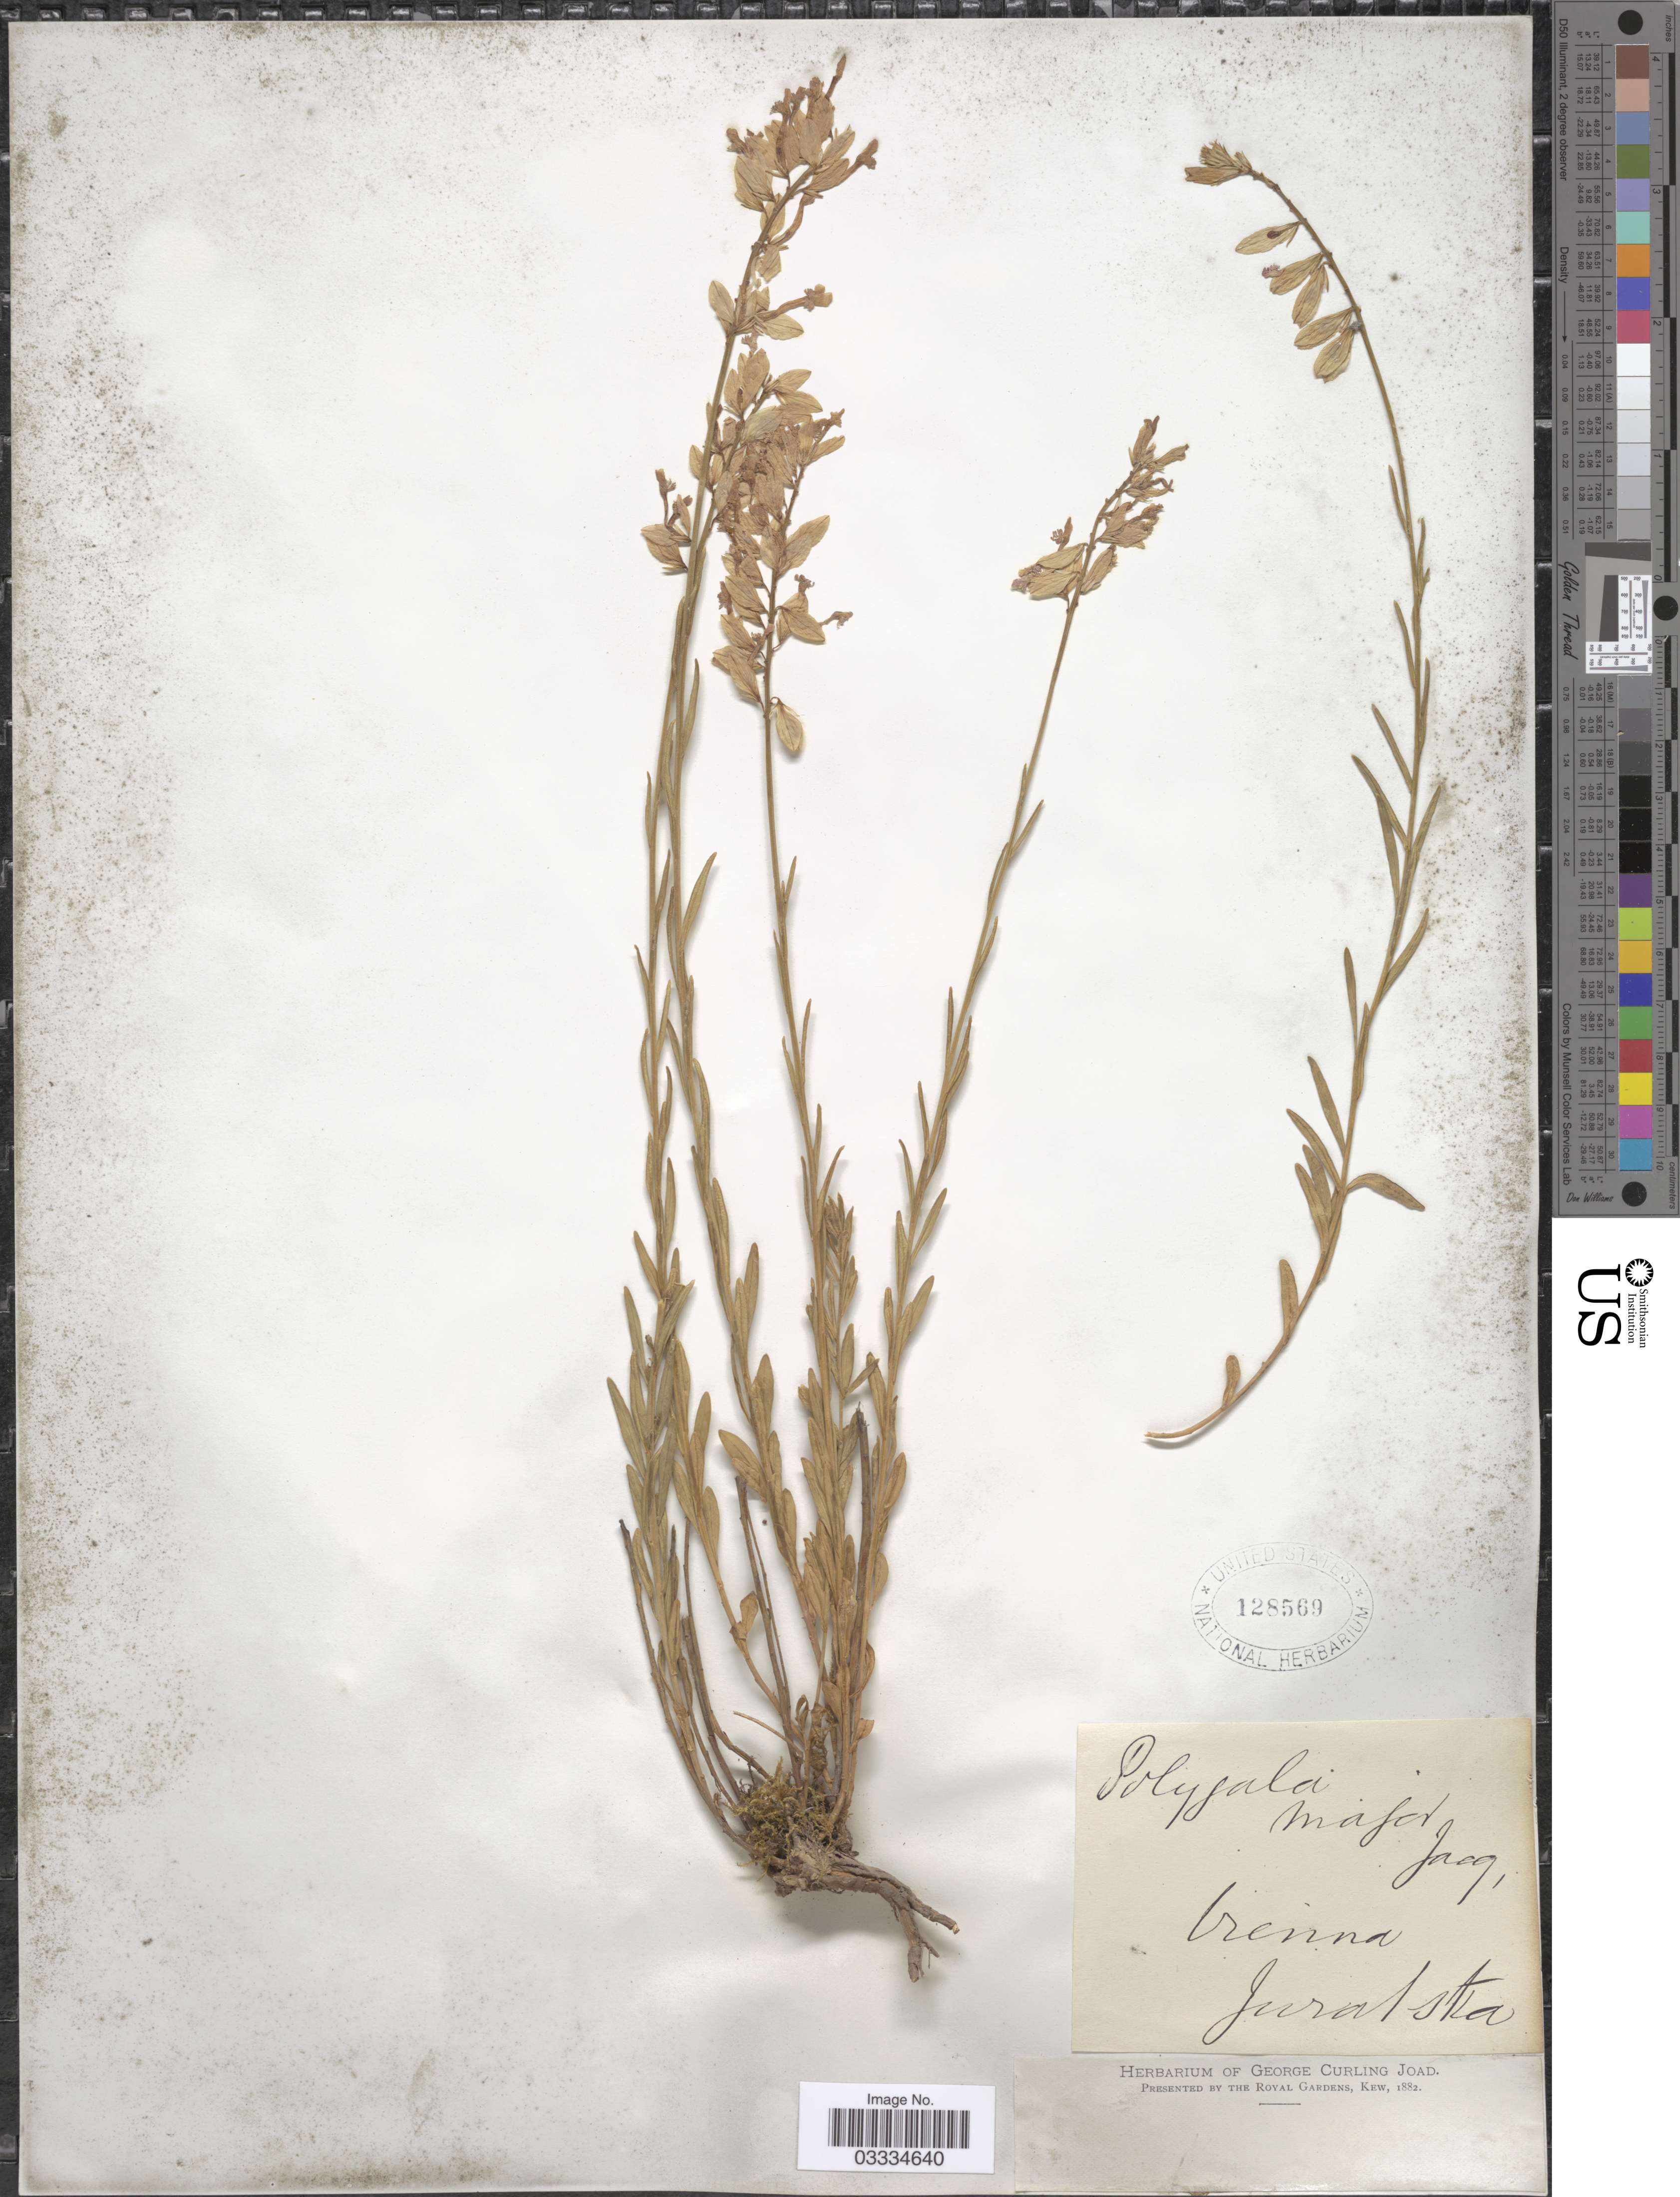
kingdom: Plantae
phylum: Tracheophyta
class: Magnoliopsida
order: Fabales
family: Polygalaceae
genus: Polygala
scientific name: Polygala major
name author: Jacq.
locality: Juralska.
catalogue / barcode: US 128569